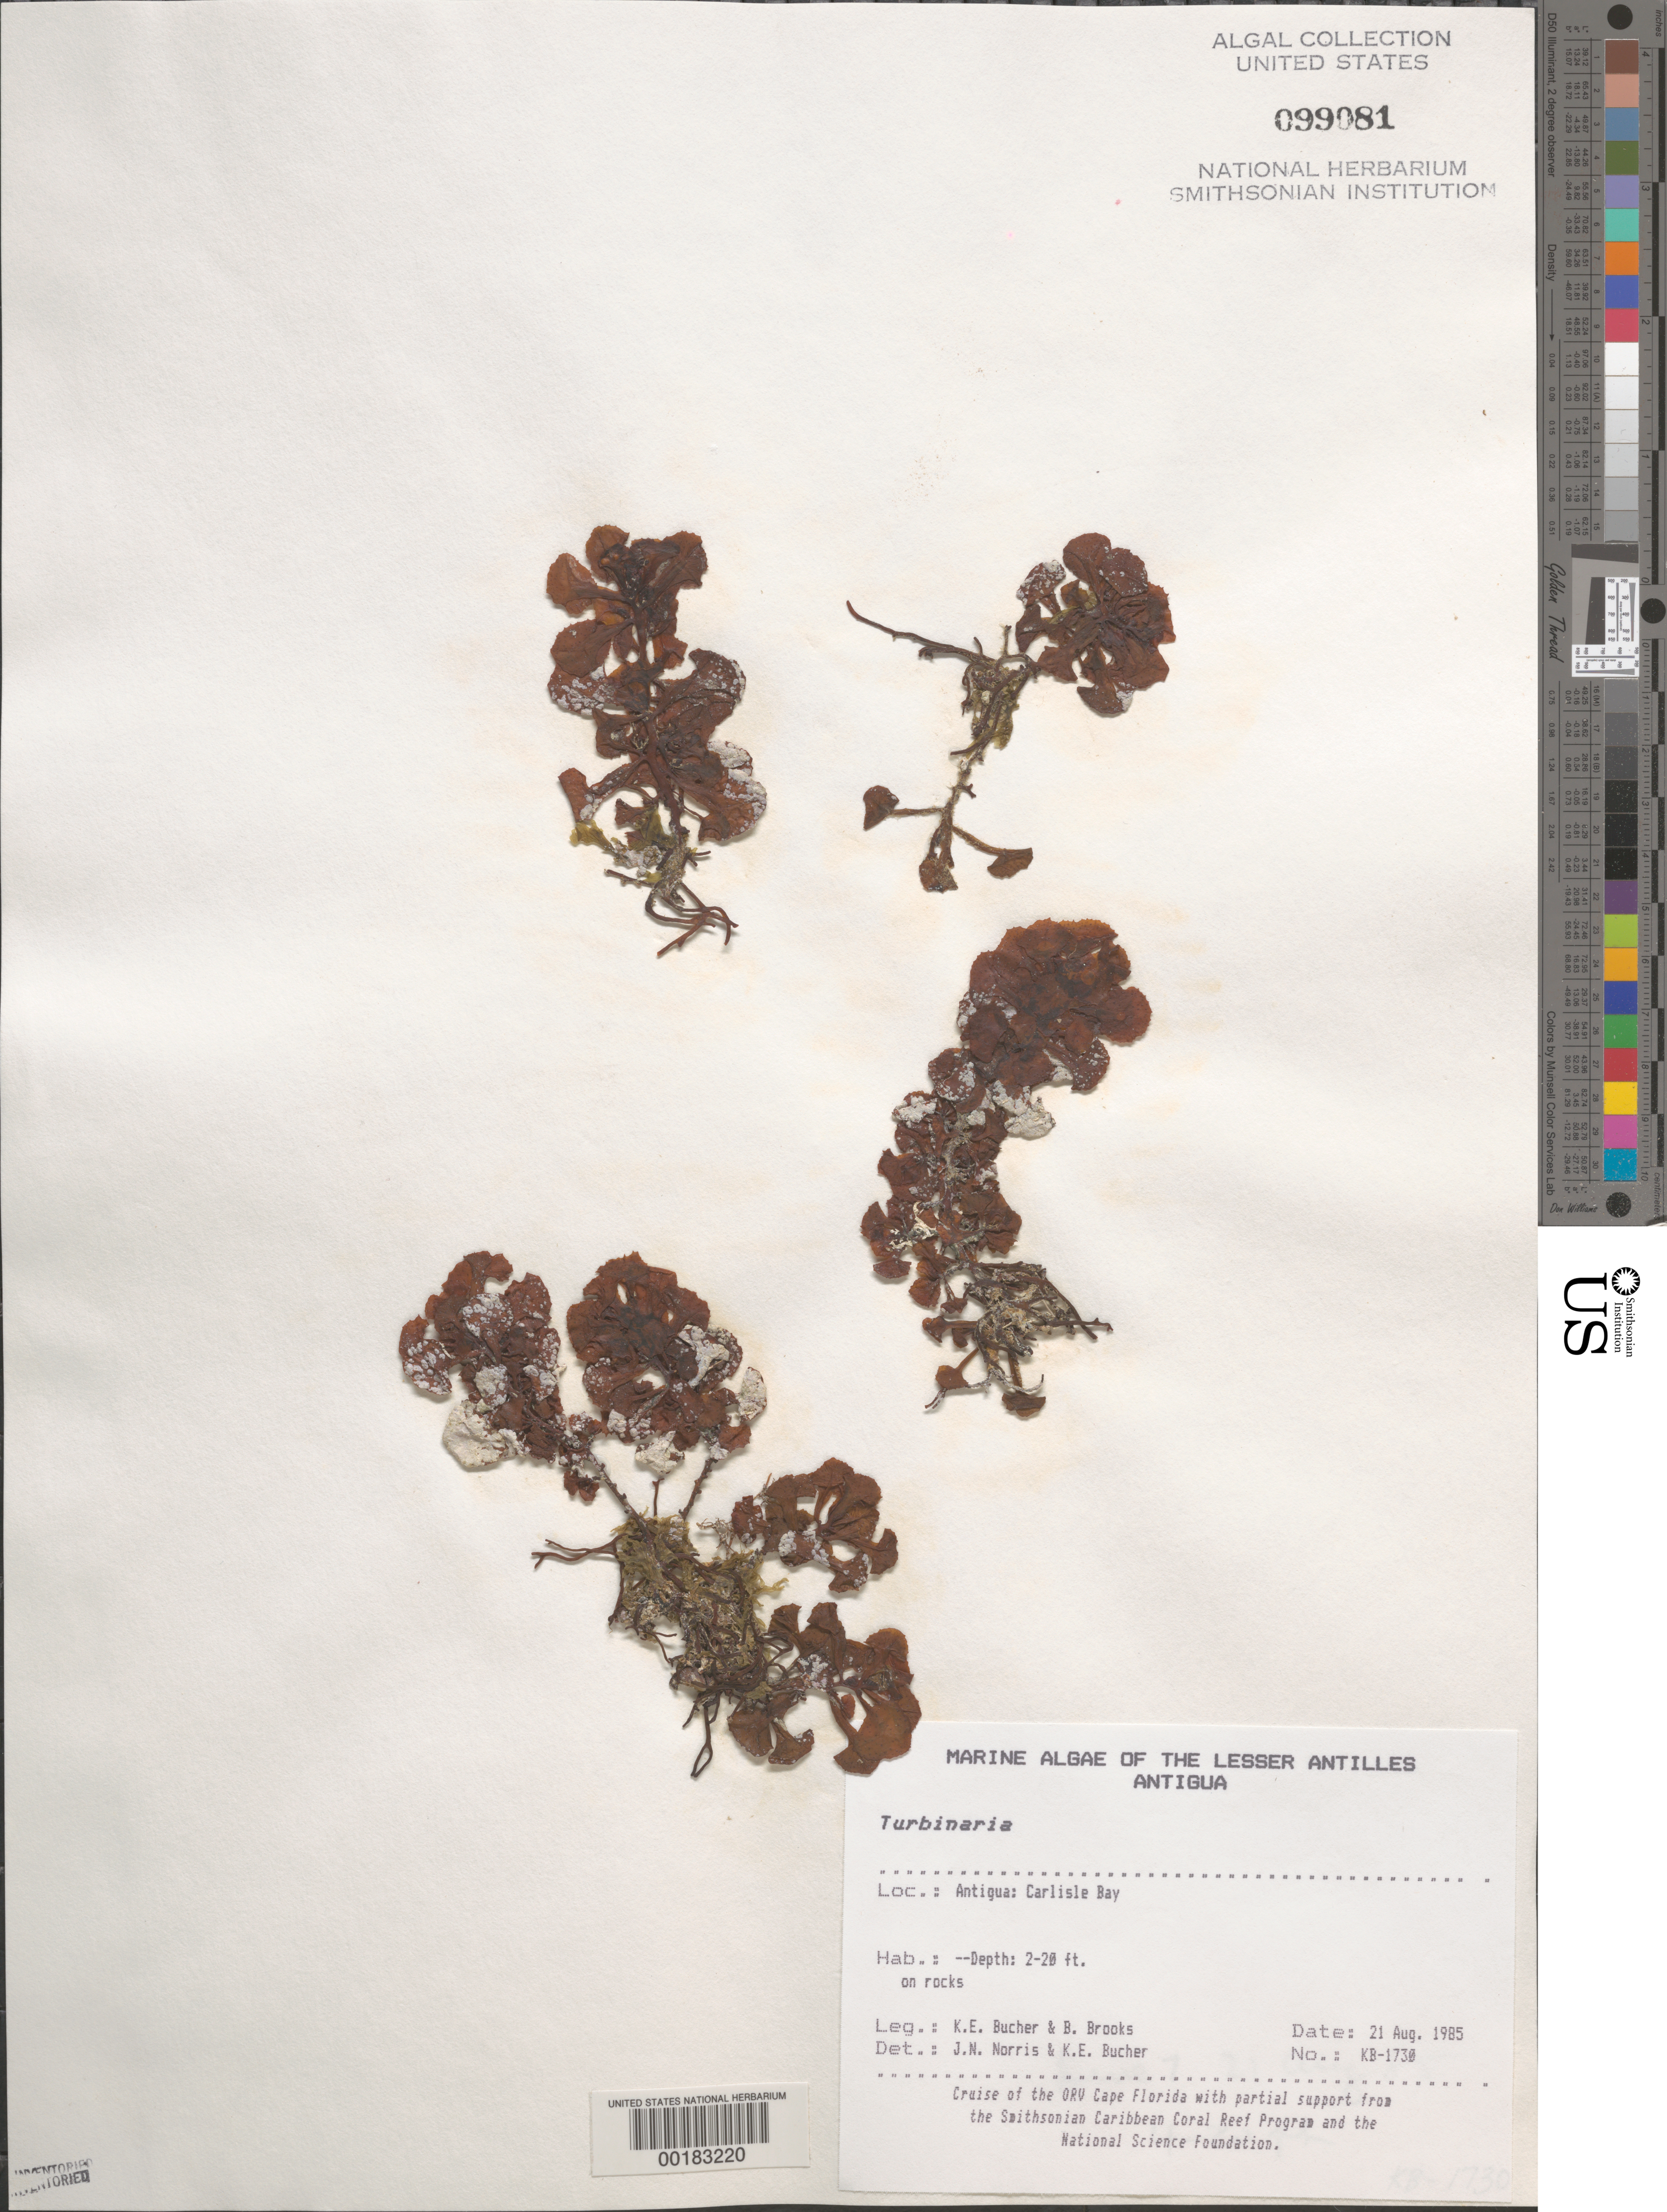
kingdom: Chromista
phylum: Ochrophyta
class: Phaeophyceae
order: Fucales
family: Sargassaceae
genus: Turbinaria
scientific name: Turbinaria sp.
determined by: Norris, J. N.; Bucher, K. E.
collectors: K. E. Bucher & B. Brooks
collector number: KB-1730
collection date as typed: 21 Aug 1985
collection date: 1985-08-21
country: Antigua and Barbuda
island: Antigua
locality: Carlisle Bay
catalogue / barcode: US 99081